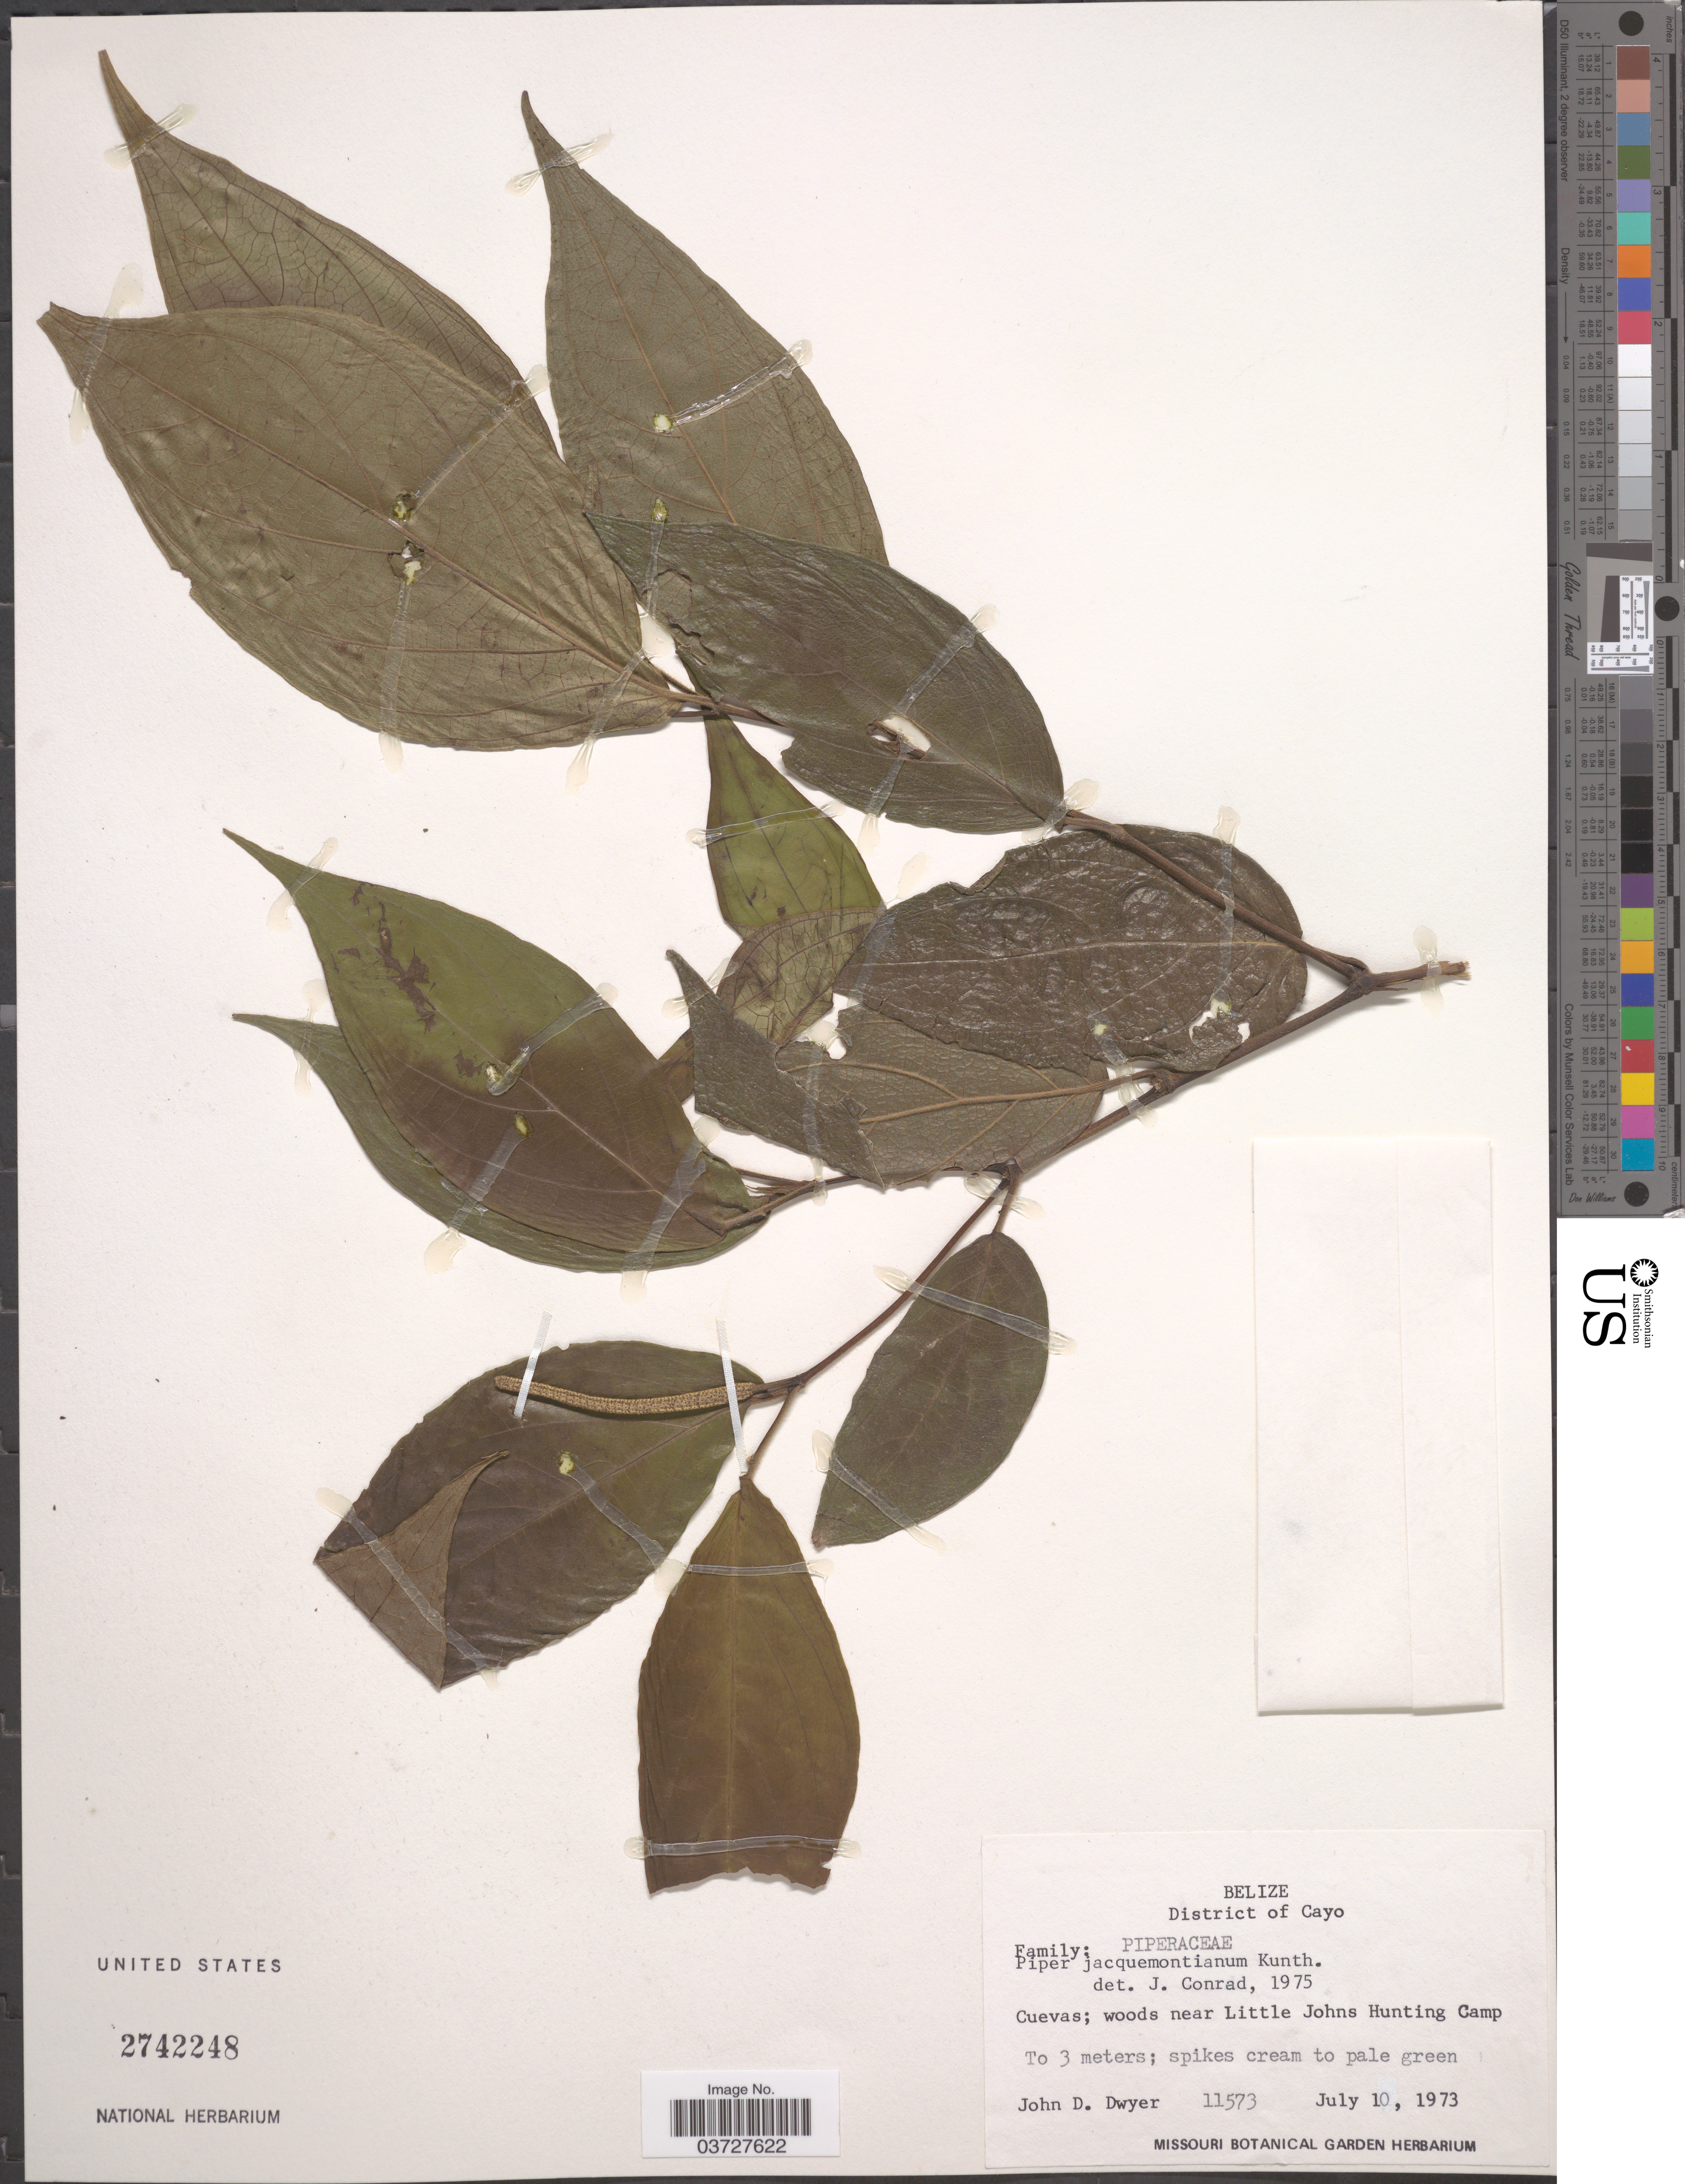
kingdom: Plantae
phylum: Tracheophyta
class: Magnoliopsida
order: Piperales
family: Piperaceae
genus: Piper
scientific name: Piper jacquemontianum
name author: Kunth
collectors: J. D. Dwyer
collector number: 11573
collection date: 1973-07-10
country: Belize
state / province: Cayo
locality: District of Cayo. Cuevas; woods near Little Johns Hunting Camp.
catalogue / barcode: US 2742248